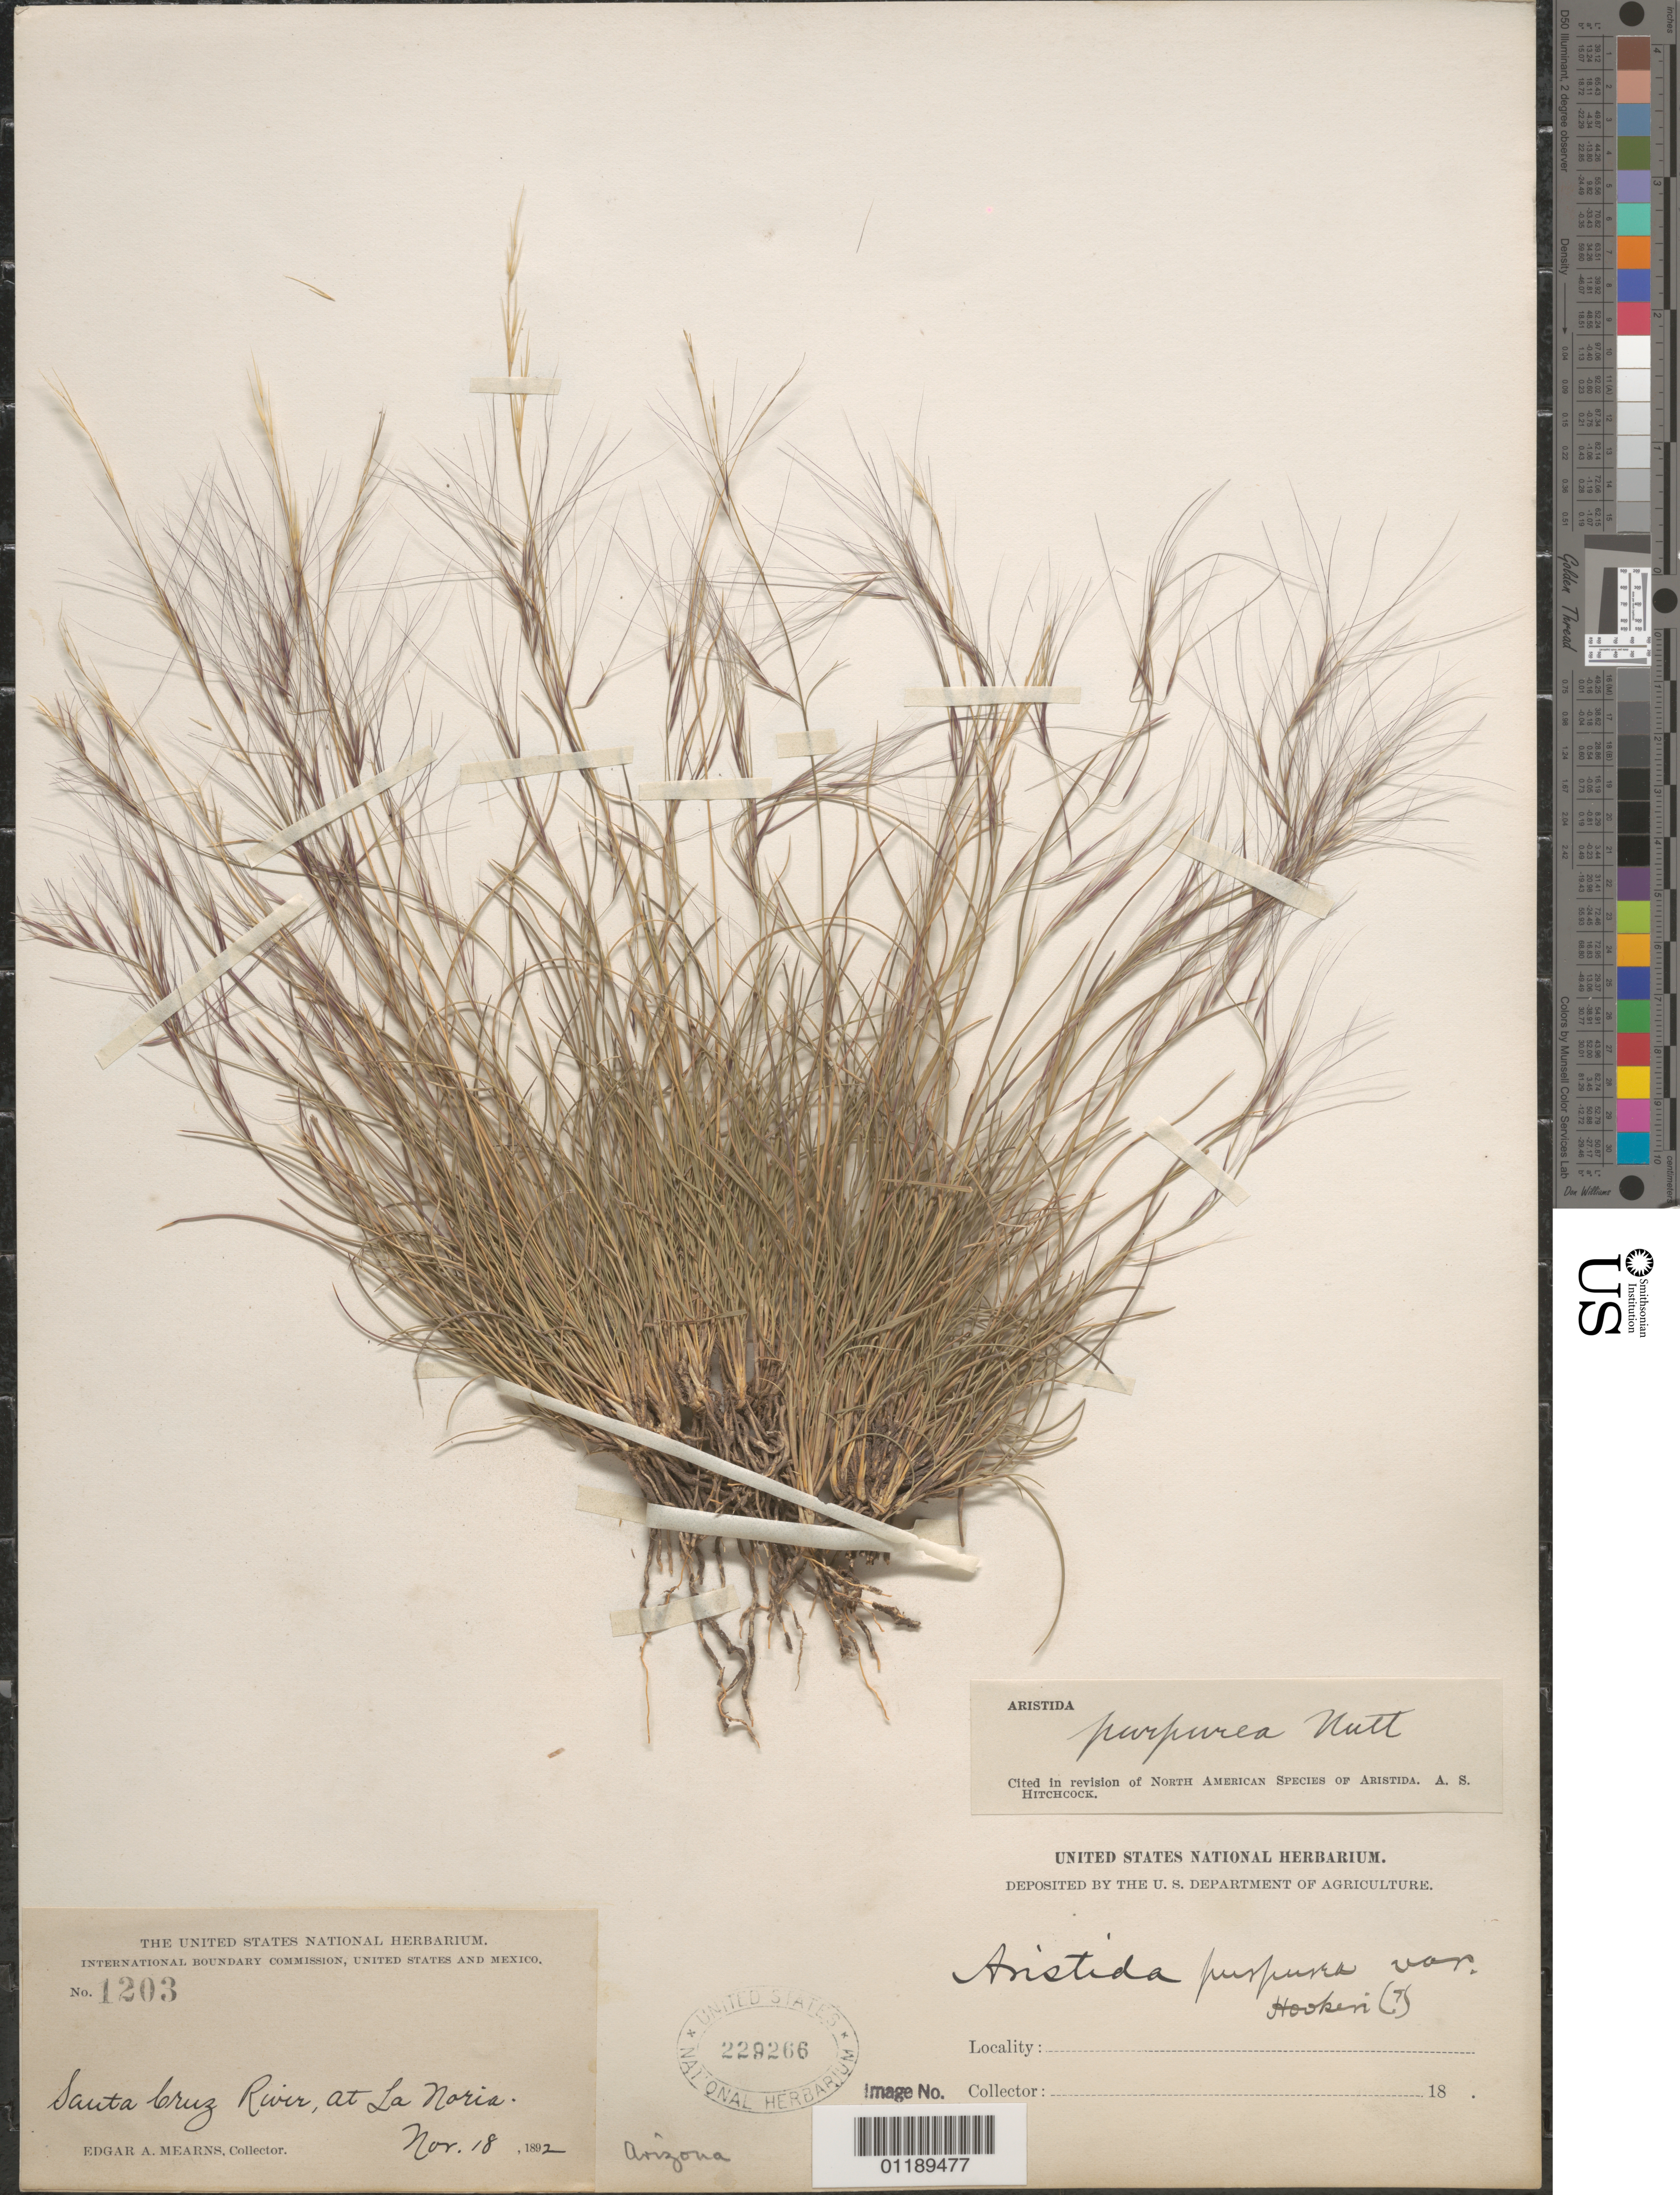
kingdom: Plantae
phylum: Tracheophyta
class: Liliopsida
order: Poales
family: Poaceae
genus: Aristida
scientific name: Aristida purpurea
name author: Nutt.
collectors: E. A. Mearns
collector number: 1203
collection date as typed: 18 Nov 1892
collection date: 1892-11-18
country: United States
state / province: Arizona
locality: Santa Cruz River at La Noria.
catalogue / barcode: US 229266